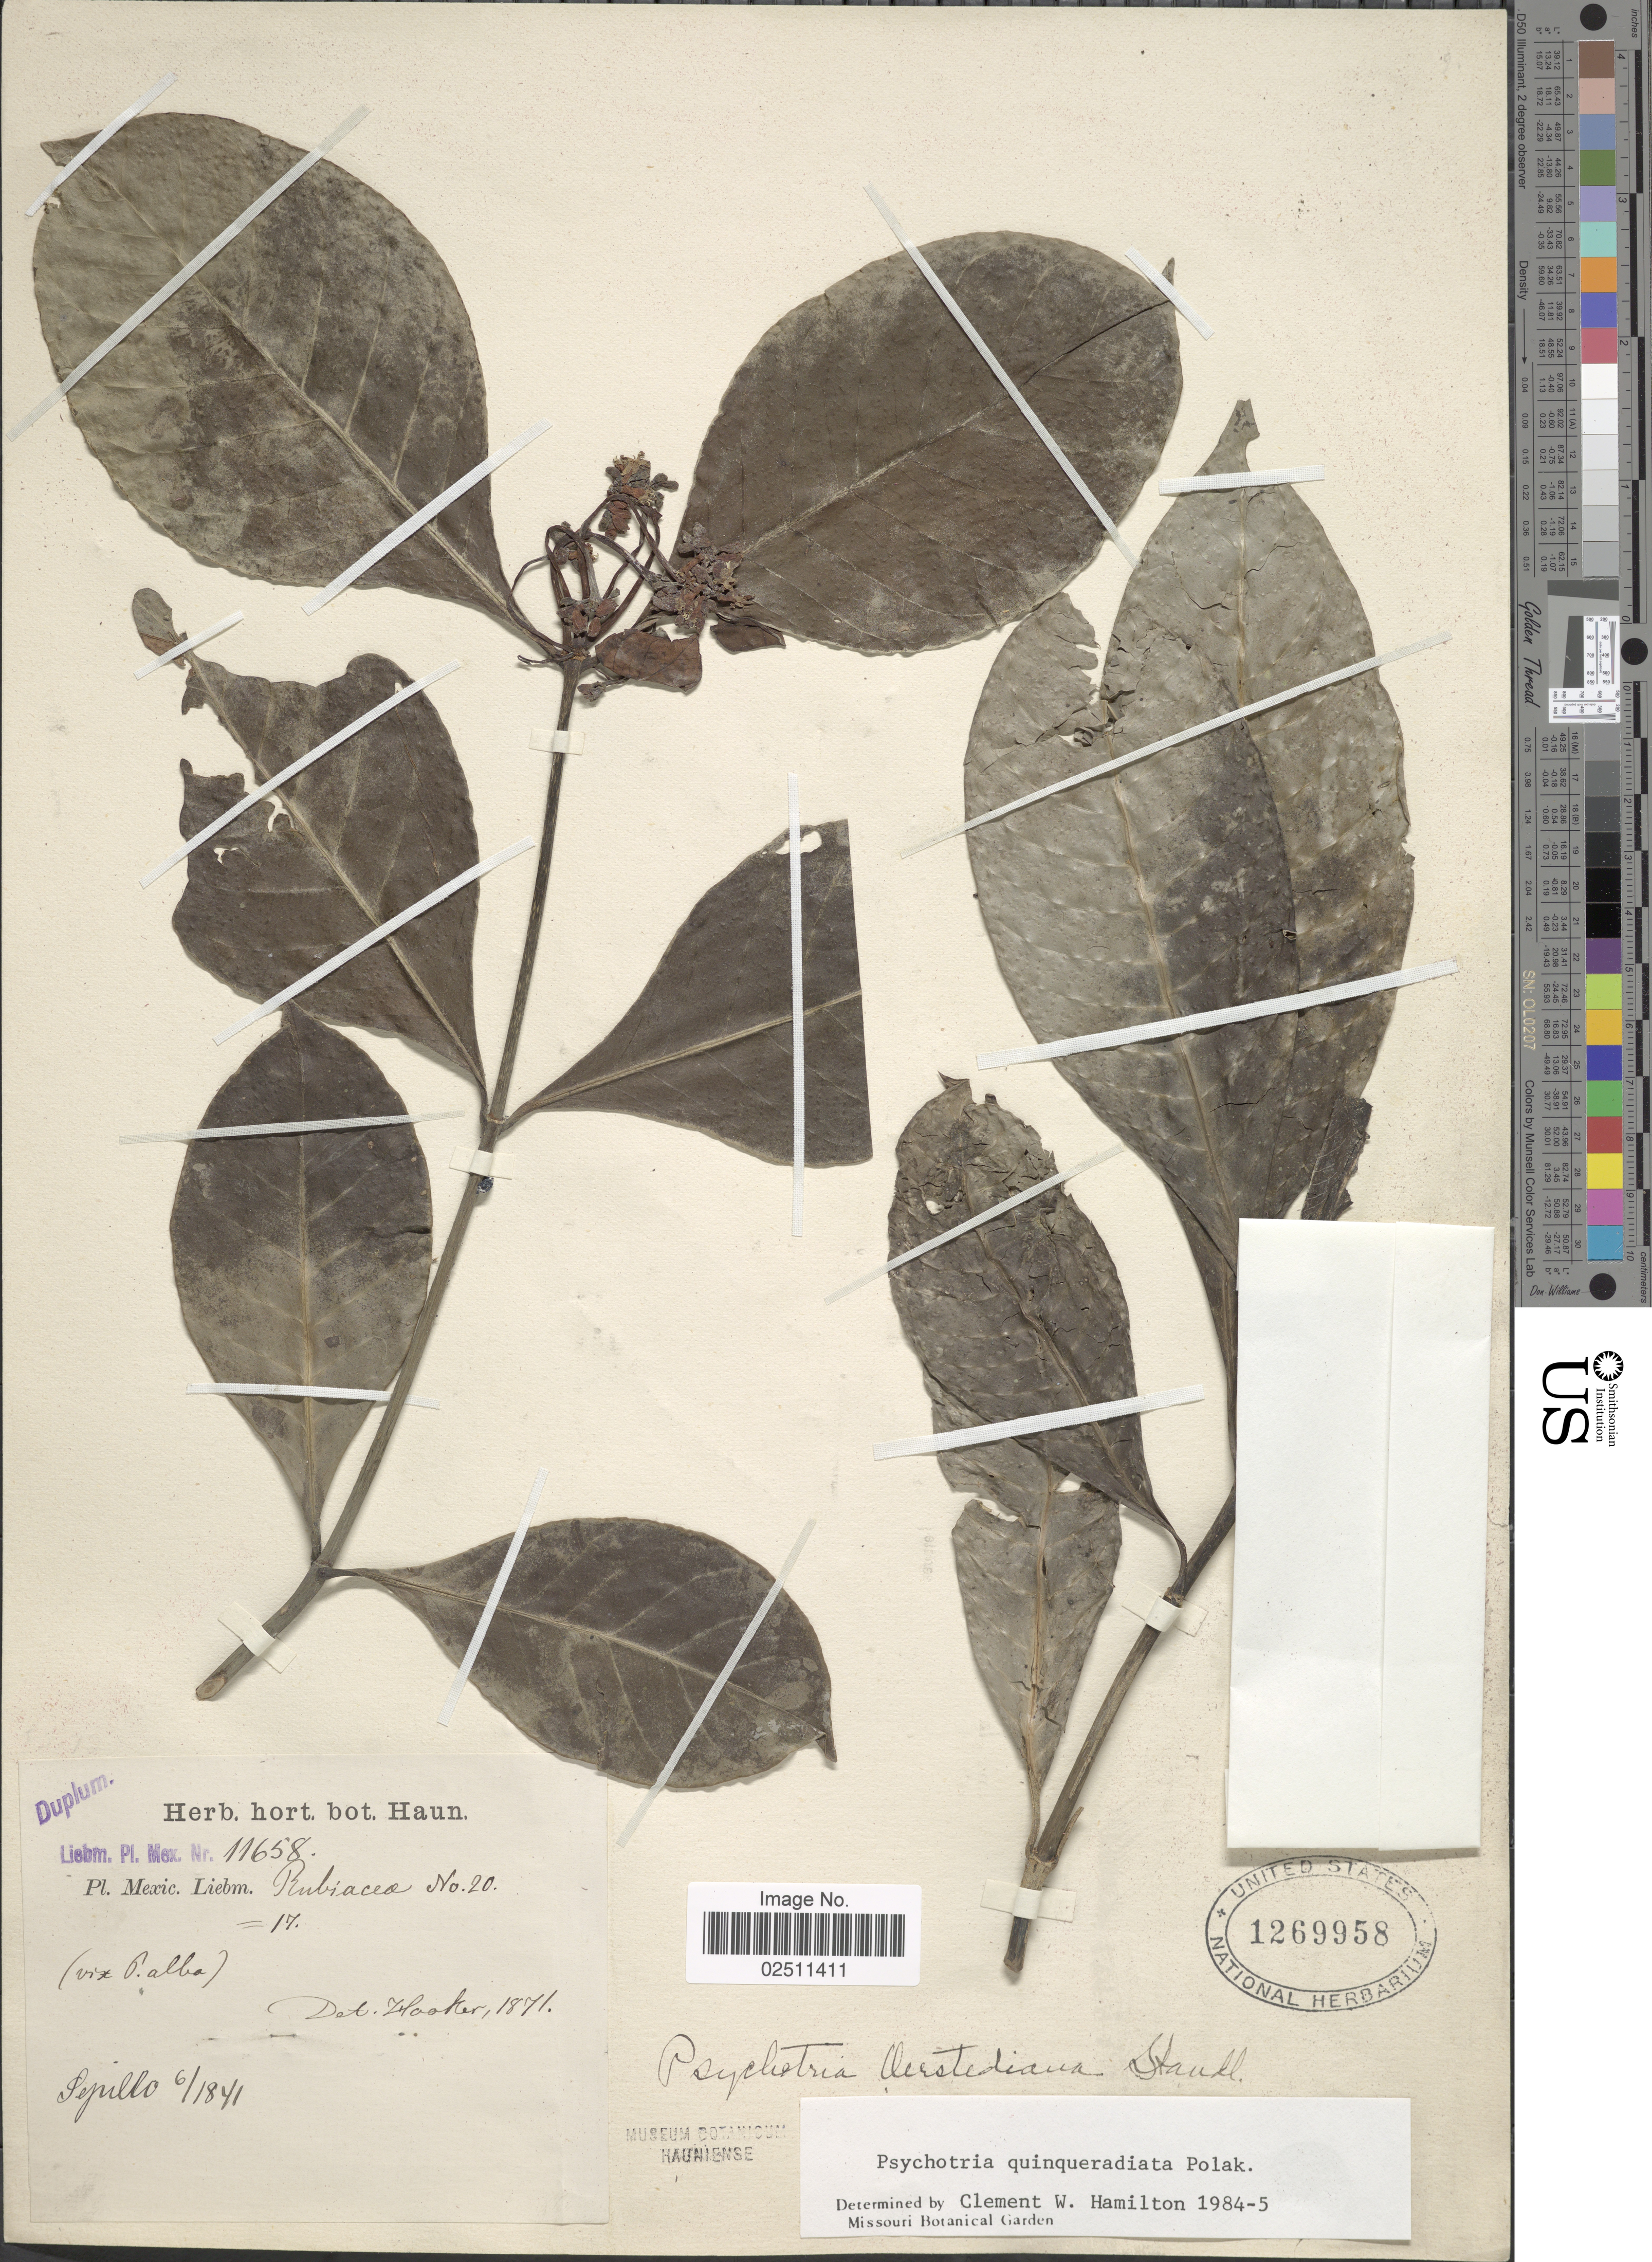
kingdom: Plantae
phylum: Tracheophyta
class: Magnoliopsida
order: Gentianales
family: Rubiaceae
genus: Psychotria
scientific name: Psychotria quinqueradiata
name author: Pol.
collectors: Liebmann, --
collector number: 11658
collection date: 1841-06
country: Mexico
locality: Sejullo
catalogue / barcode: US 1269958